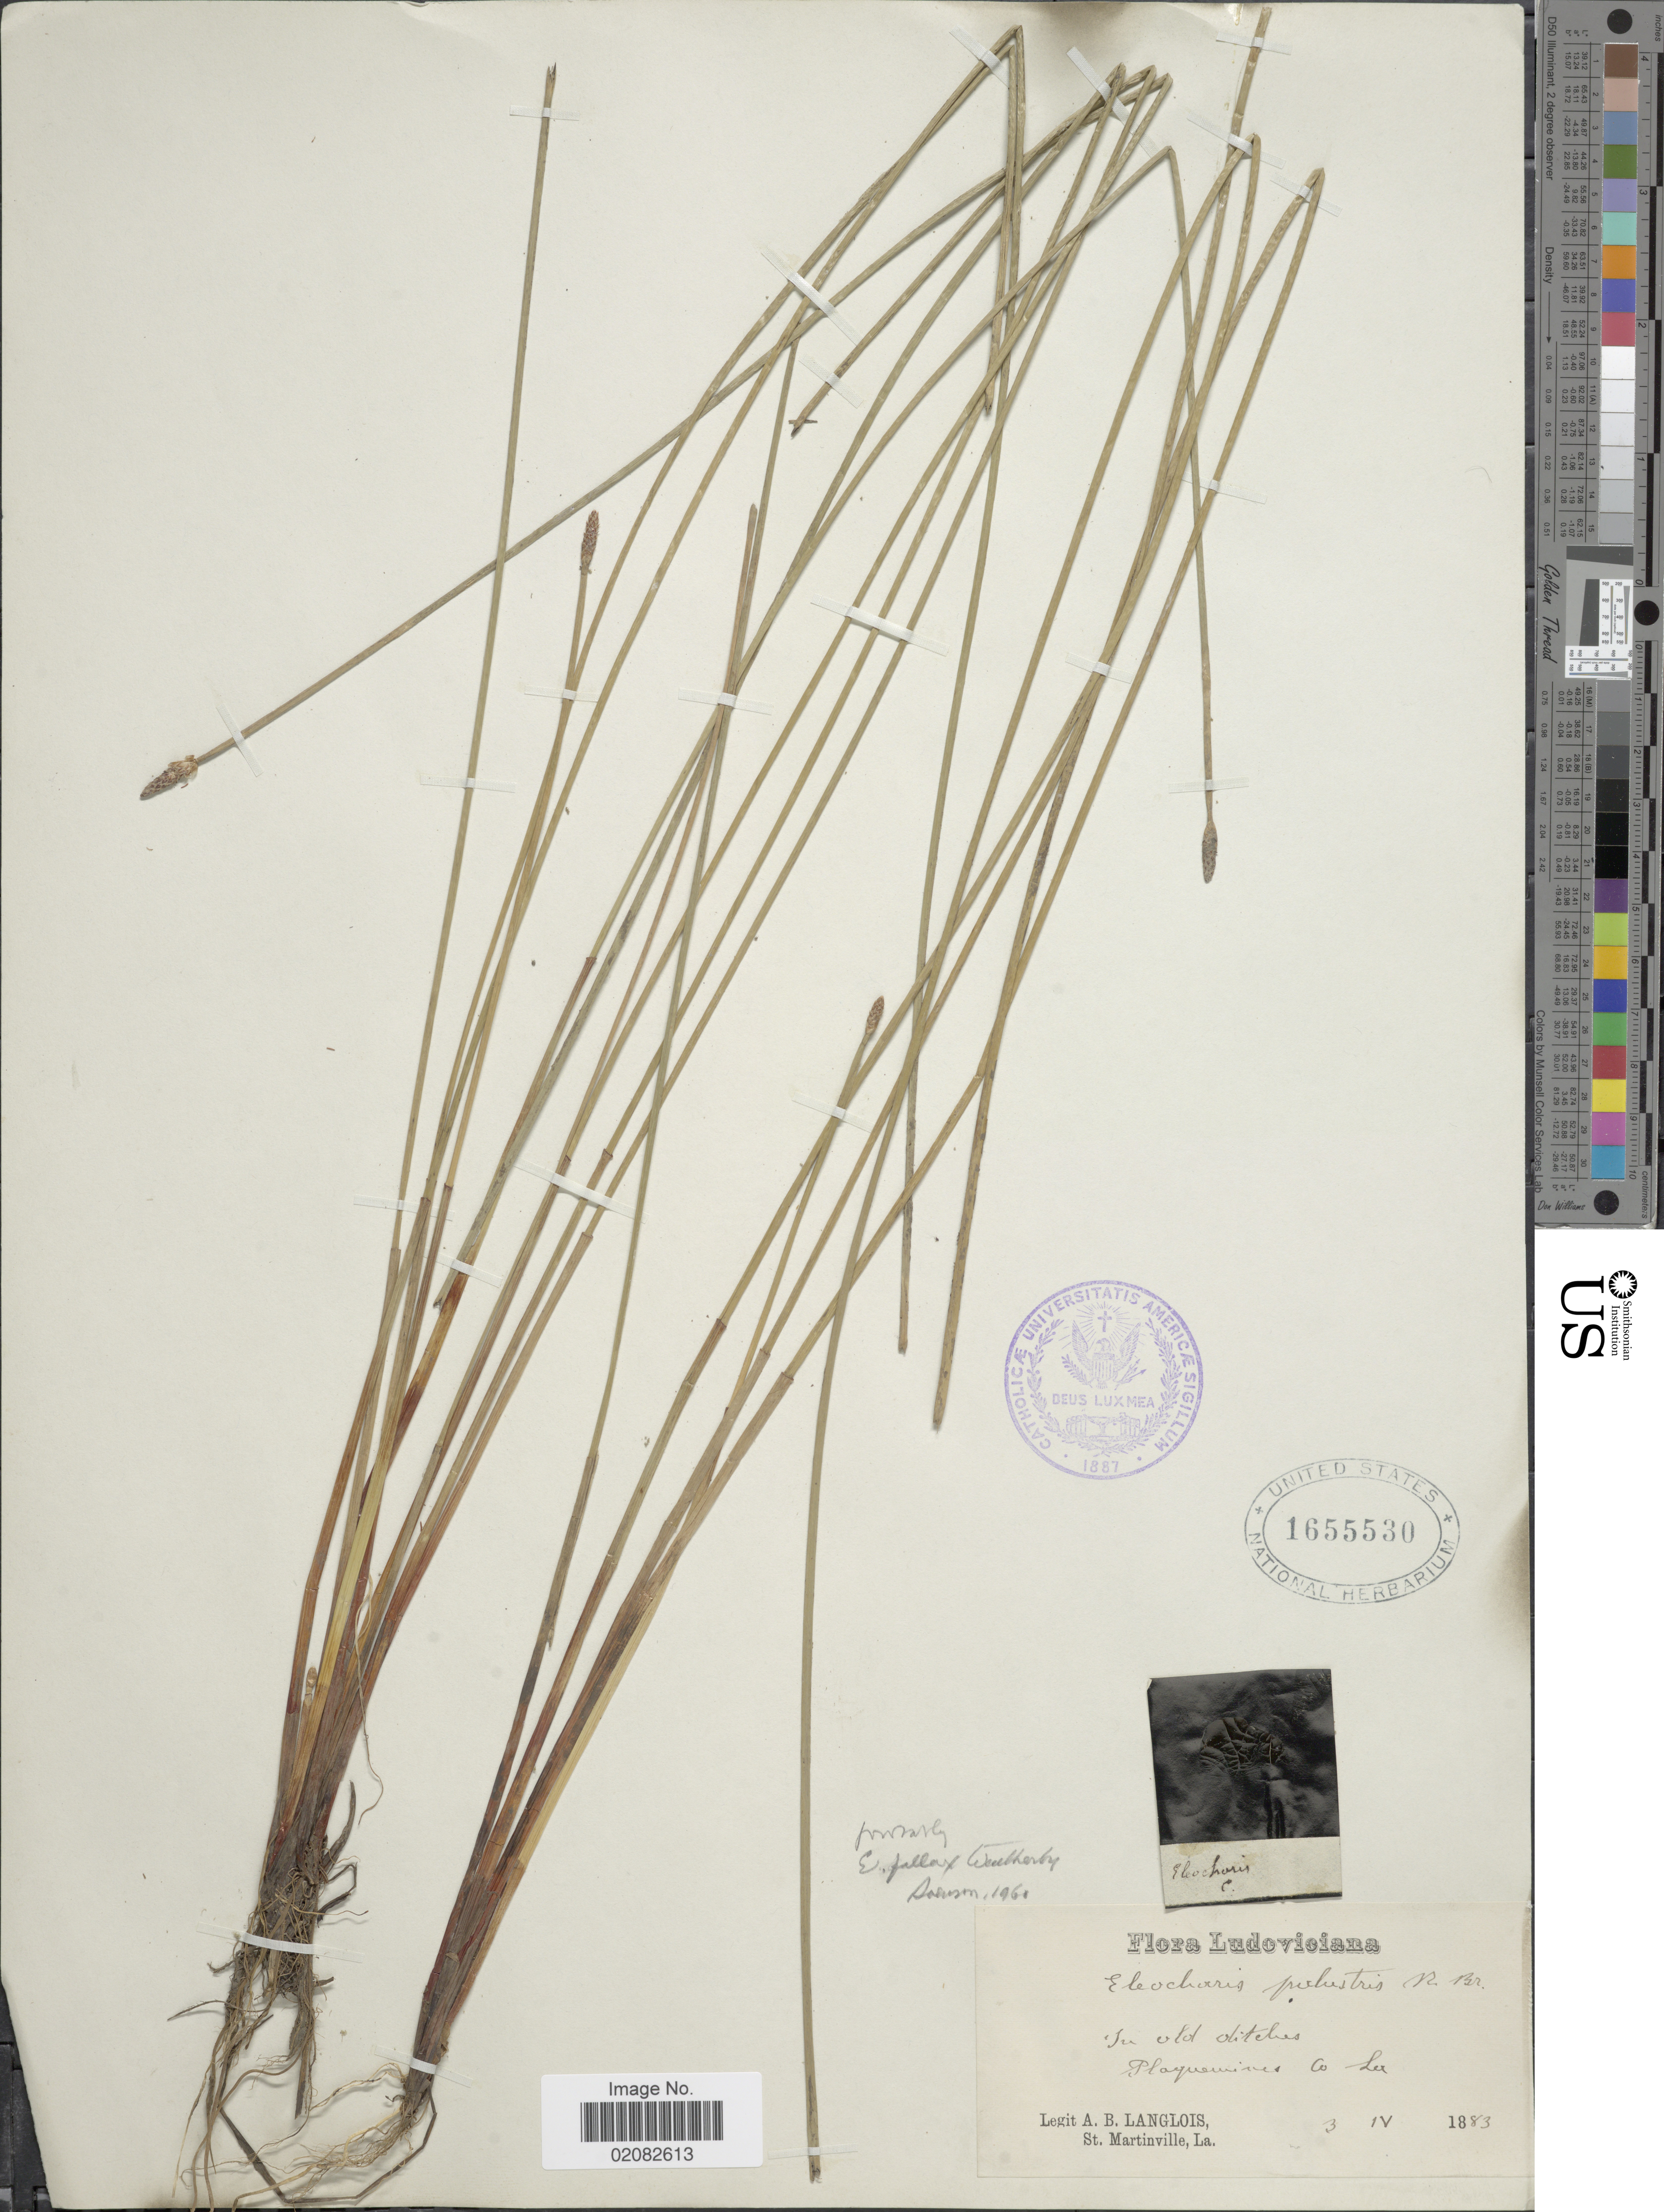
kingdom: Plantae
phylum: Tracheophyta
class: Liliopsida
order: Poales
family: Cyperaceae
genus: Eleocharis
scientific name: Eleocharis fallax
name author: Weath.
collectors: A. Langlois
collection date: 1883-04-03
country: United States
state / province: Louisiana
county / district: Plaquemines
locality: In old ditches. Plaquemines co.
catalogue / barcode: US 1655530